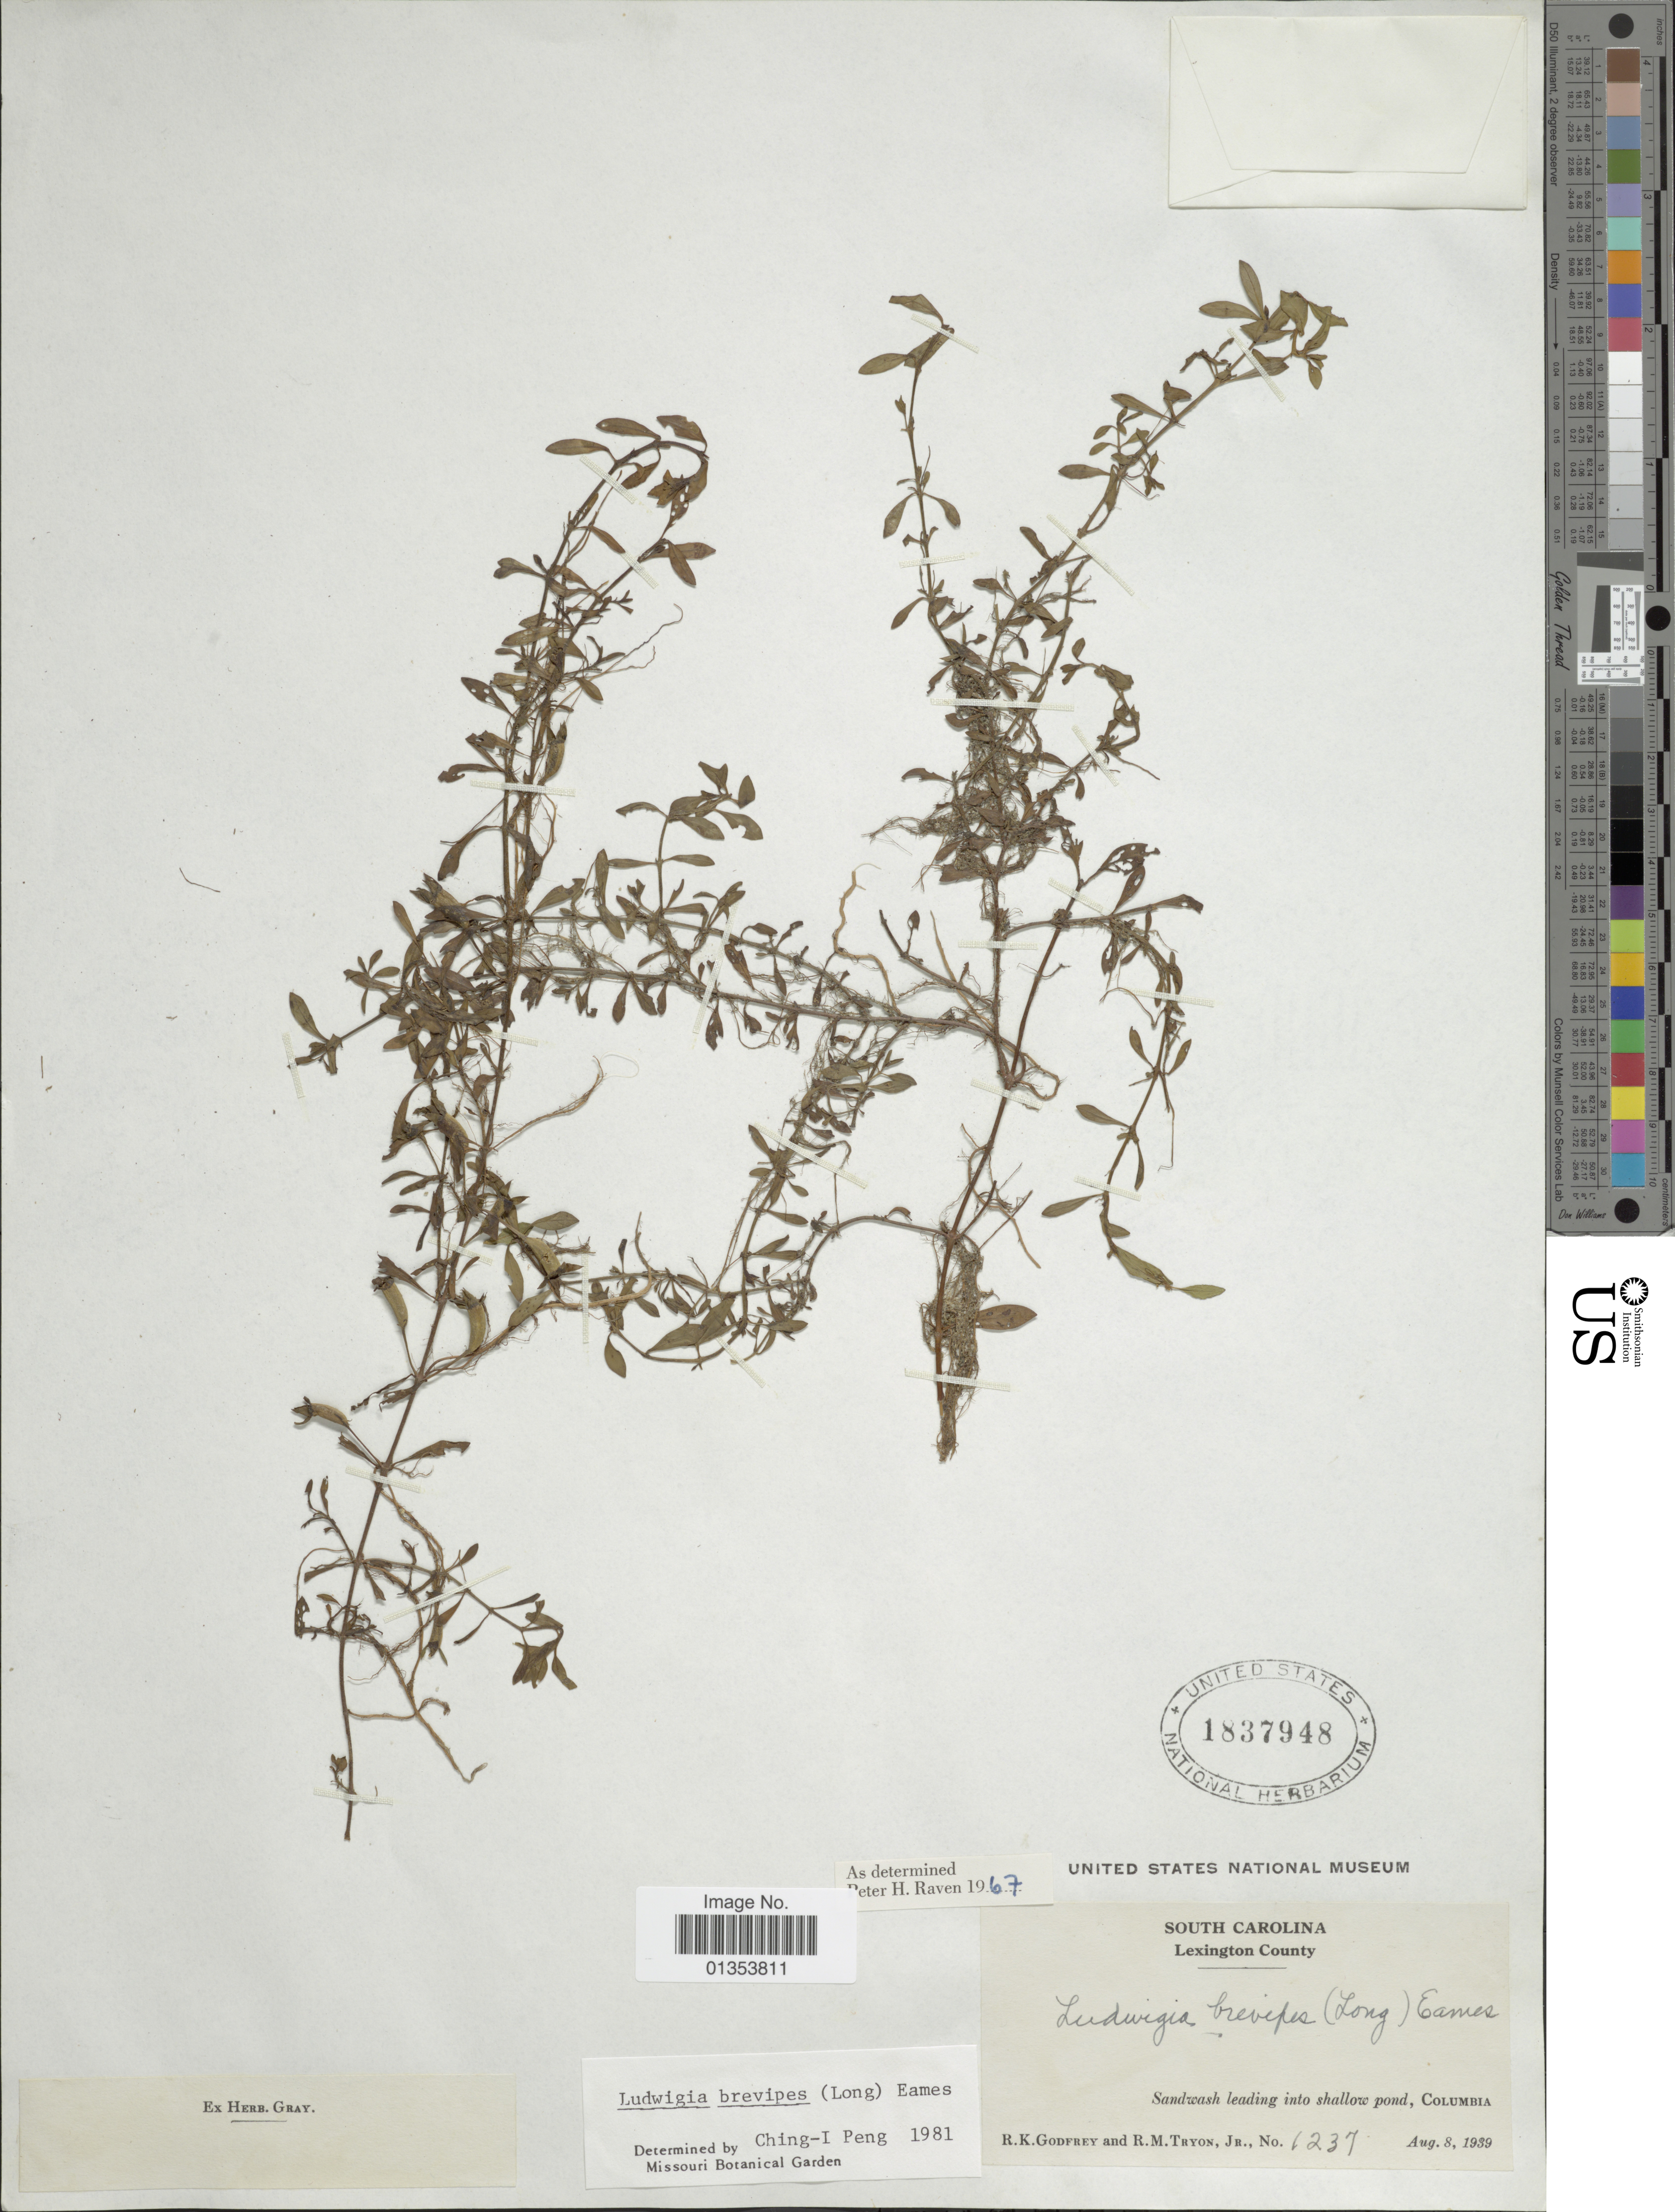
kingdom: Plantae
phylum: Tracheophyta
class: Magnoliopsida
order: Myrtales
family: Onagraceae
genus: Ludwigia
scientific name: Ludwigia brevipes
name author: (Long) Eames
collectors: R. K. Godfrey & R. M. Tryon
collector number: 1237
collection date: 1939-08-08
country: United States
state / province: South Carolina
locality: Lexington County, Columbia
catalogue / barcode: US 1837948